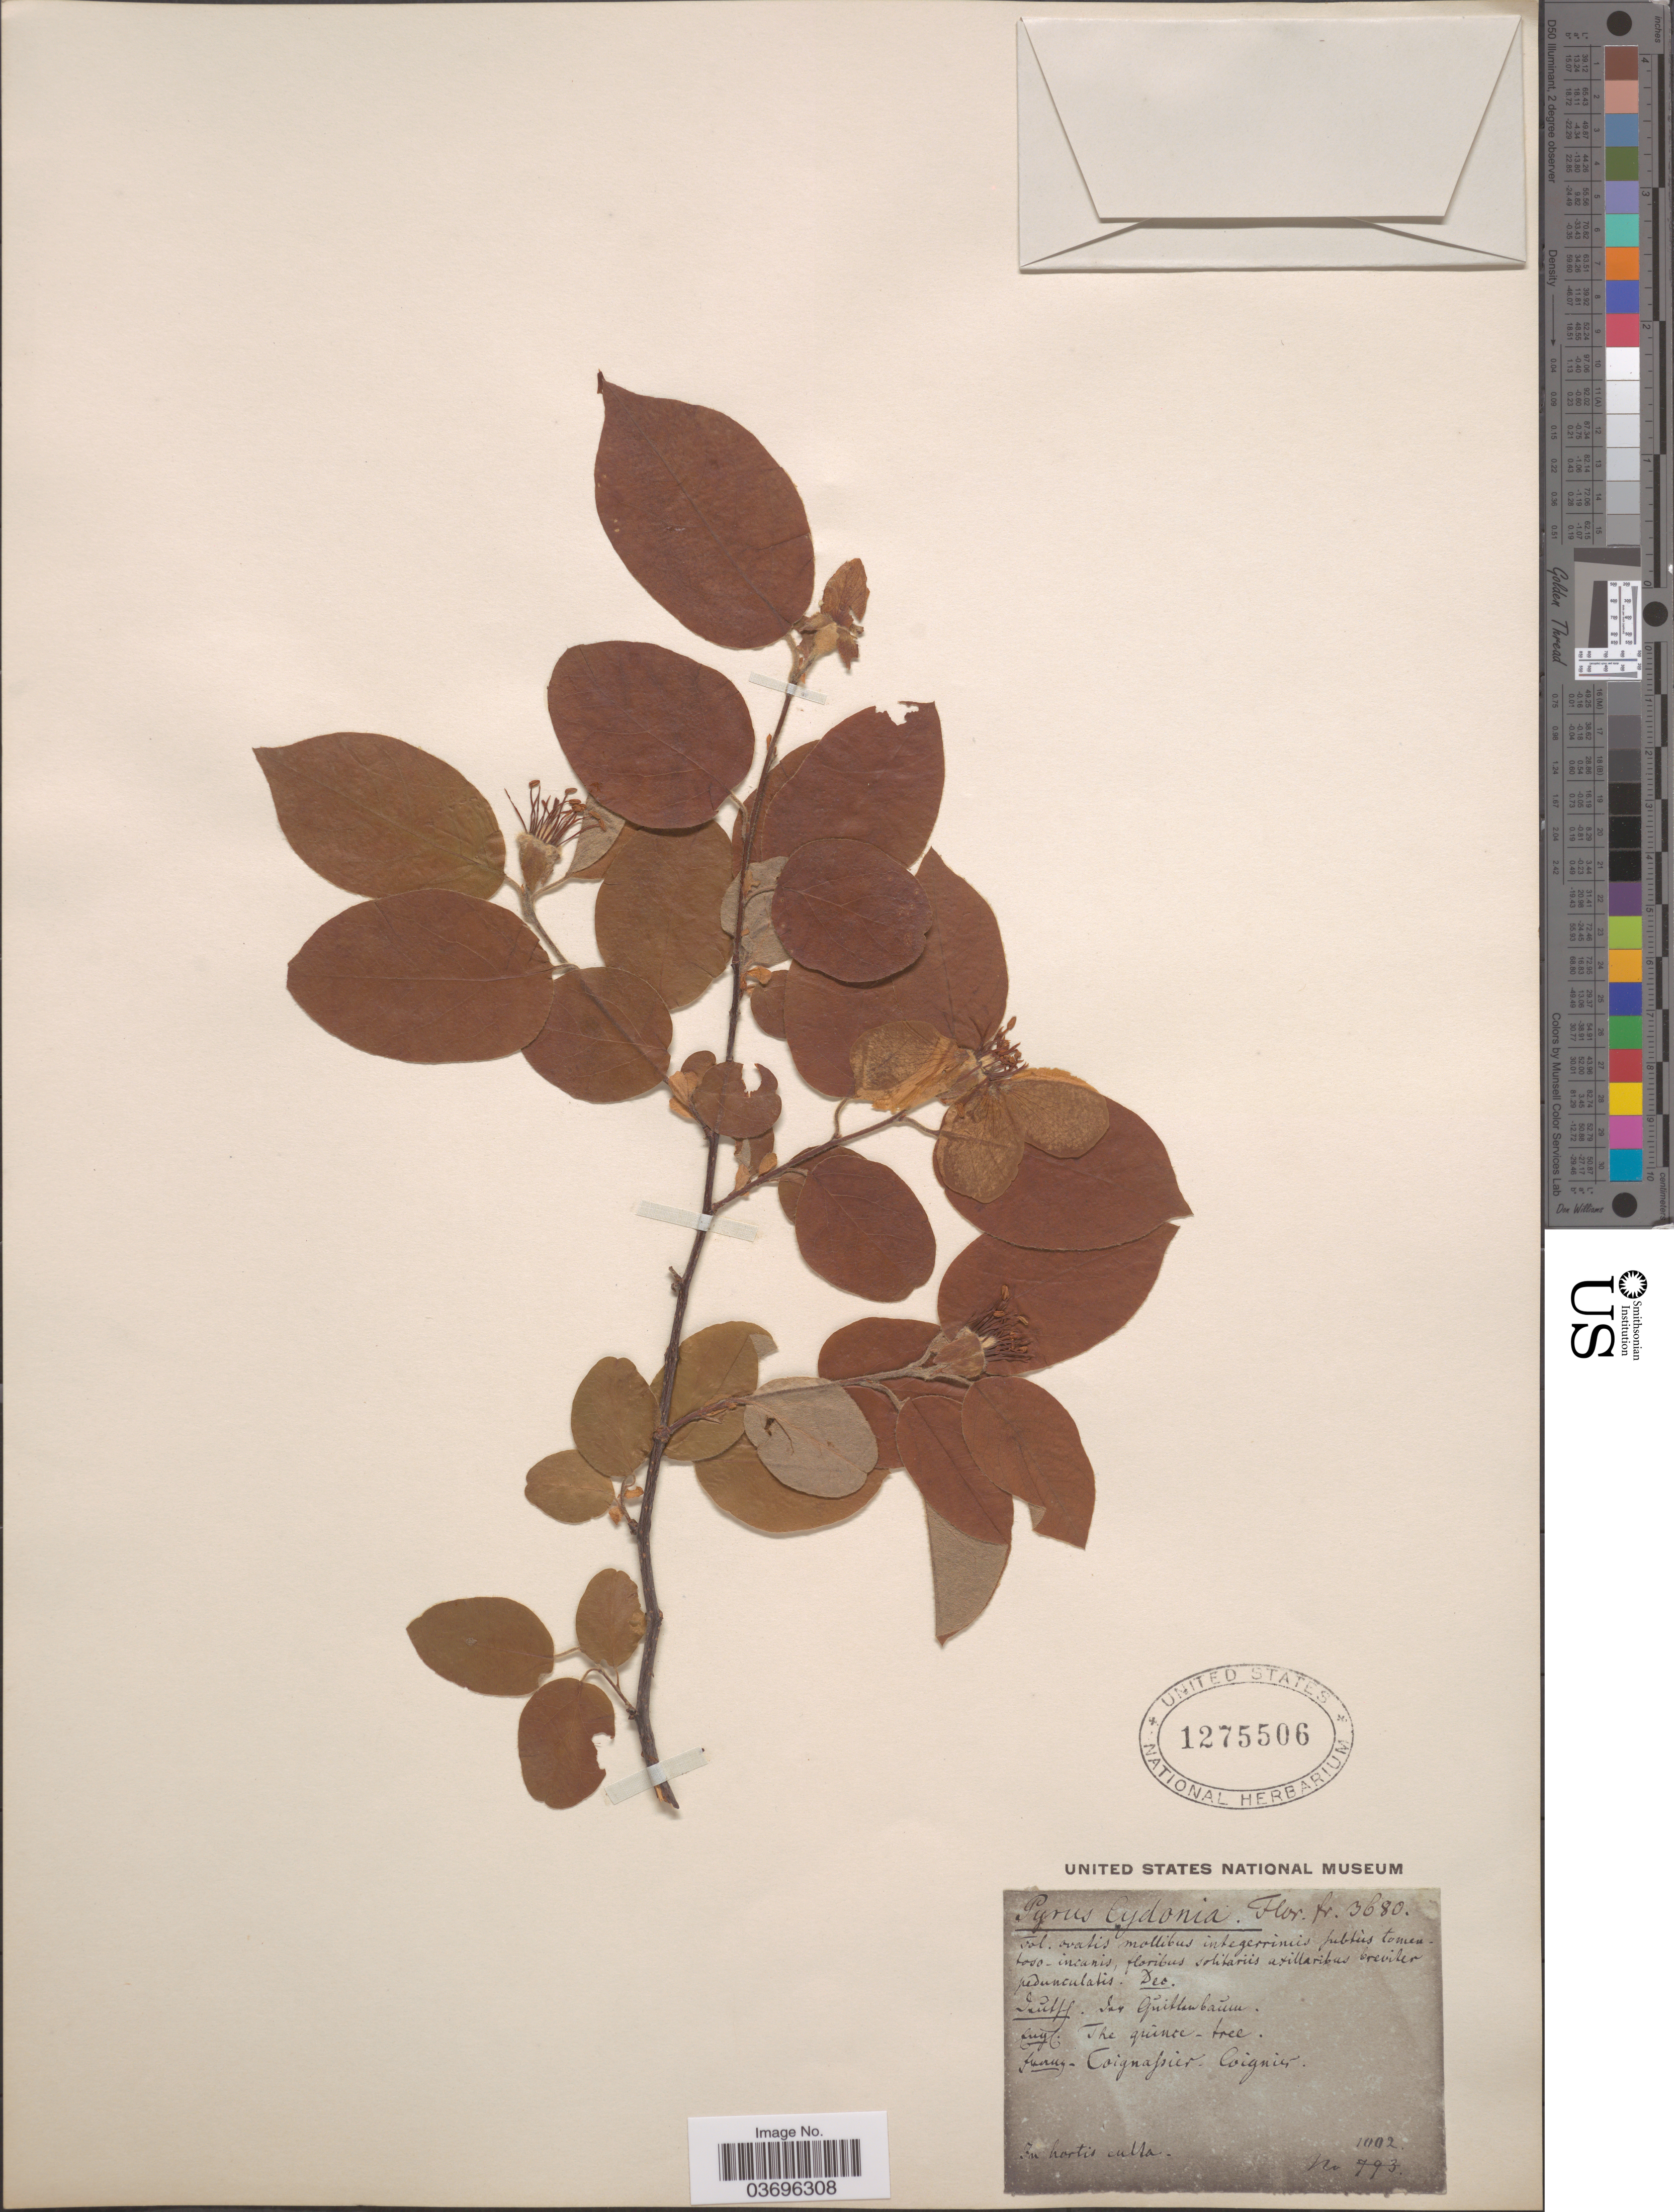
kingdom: Plantae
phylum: Tracheophyta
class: Magnoliopsida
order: Rosales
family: Rosaceae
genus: Pyrus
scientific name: Pyrus cydonia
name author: L.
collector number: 1002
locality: In hortis culta.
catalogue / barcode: US 1275506